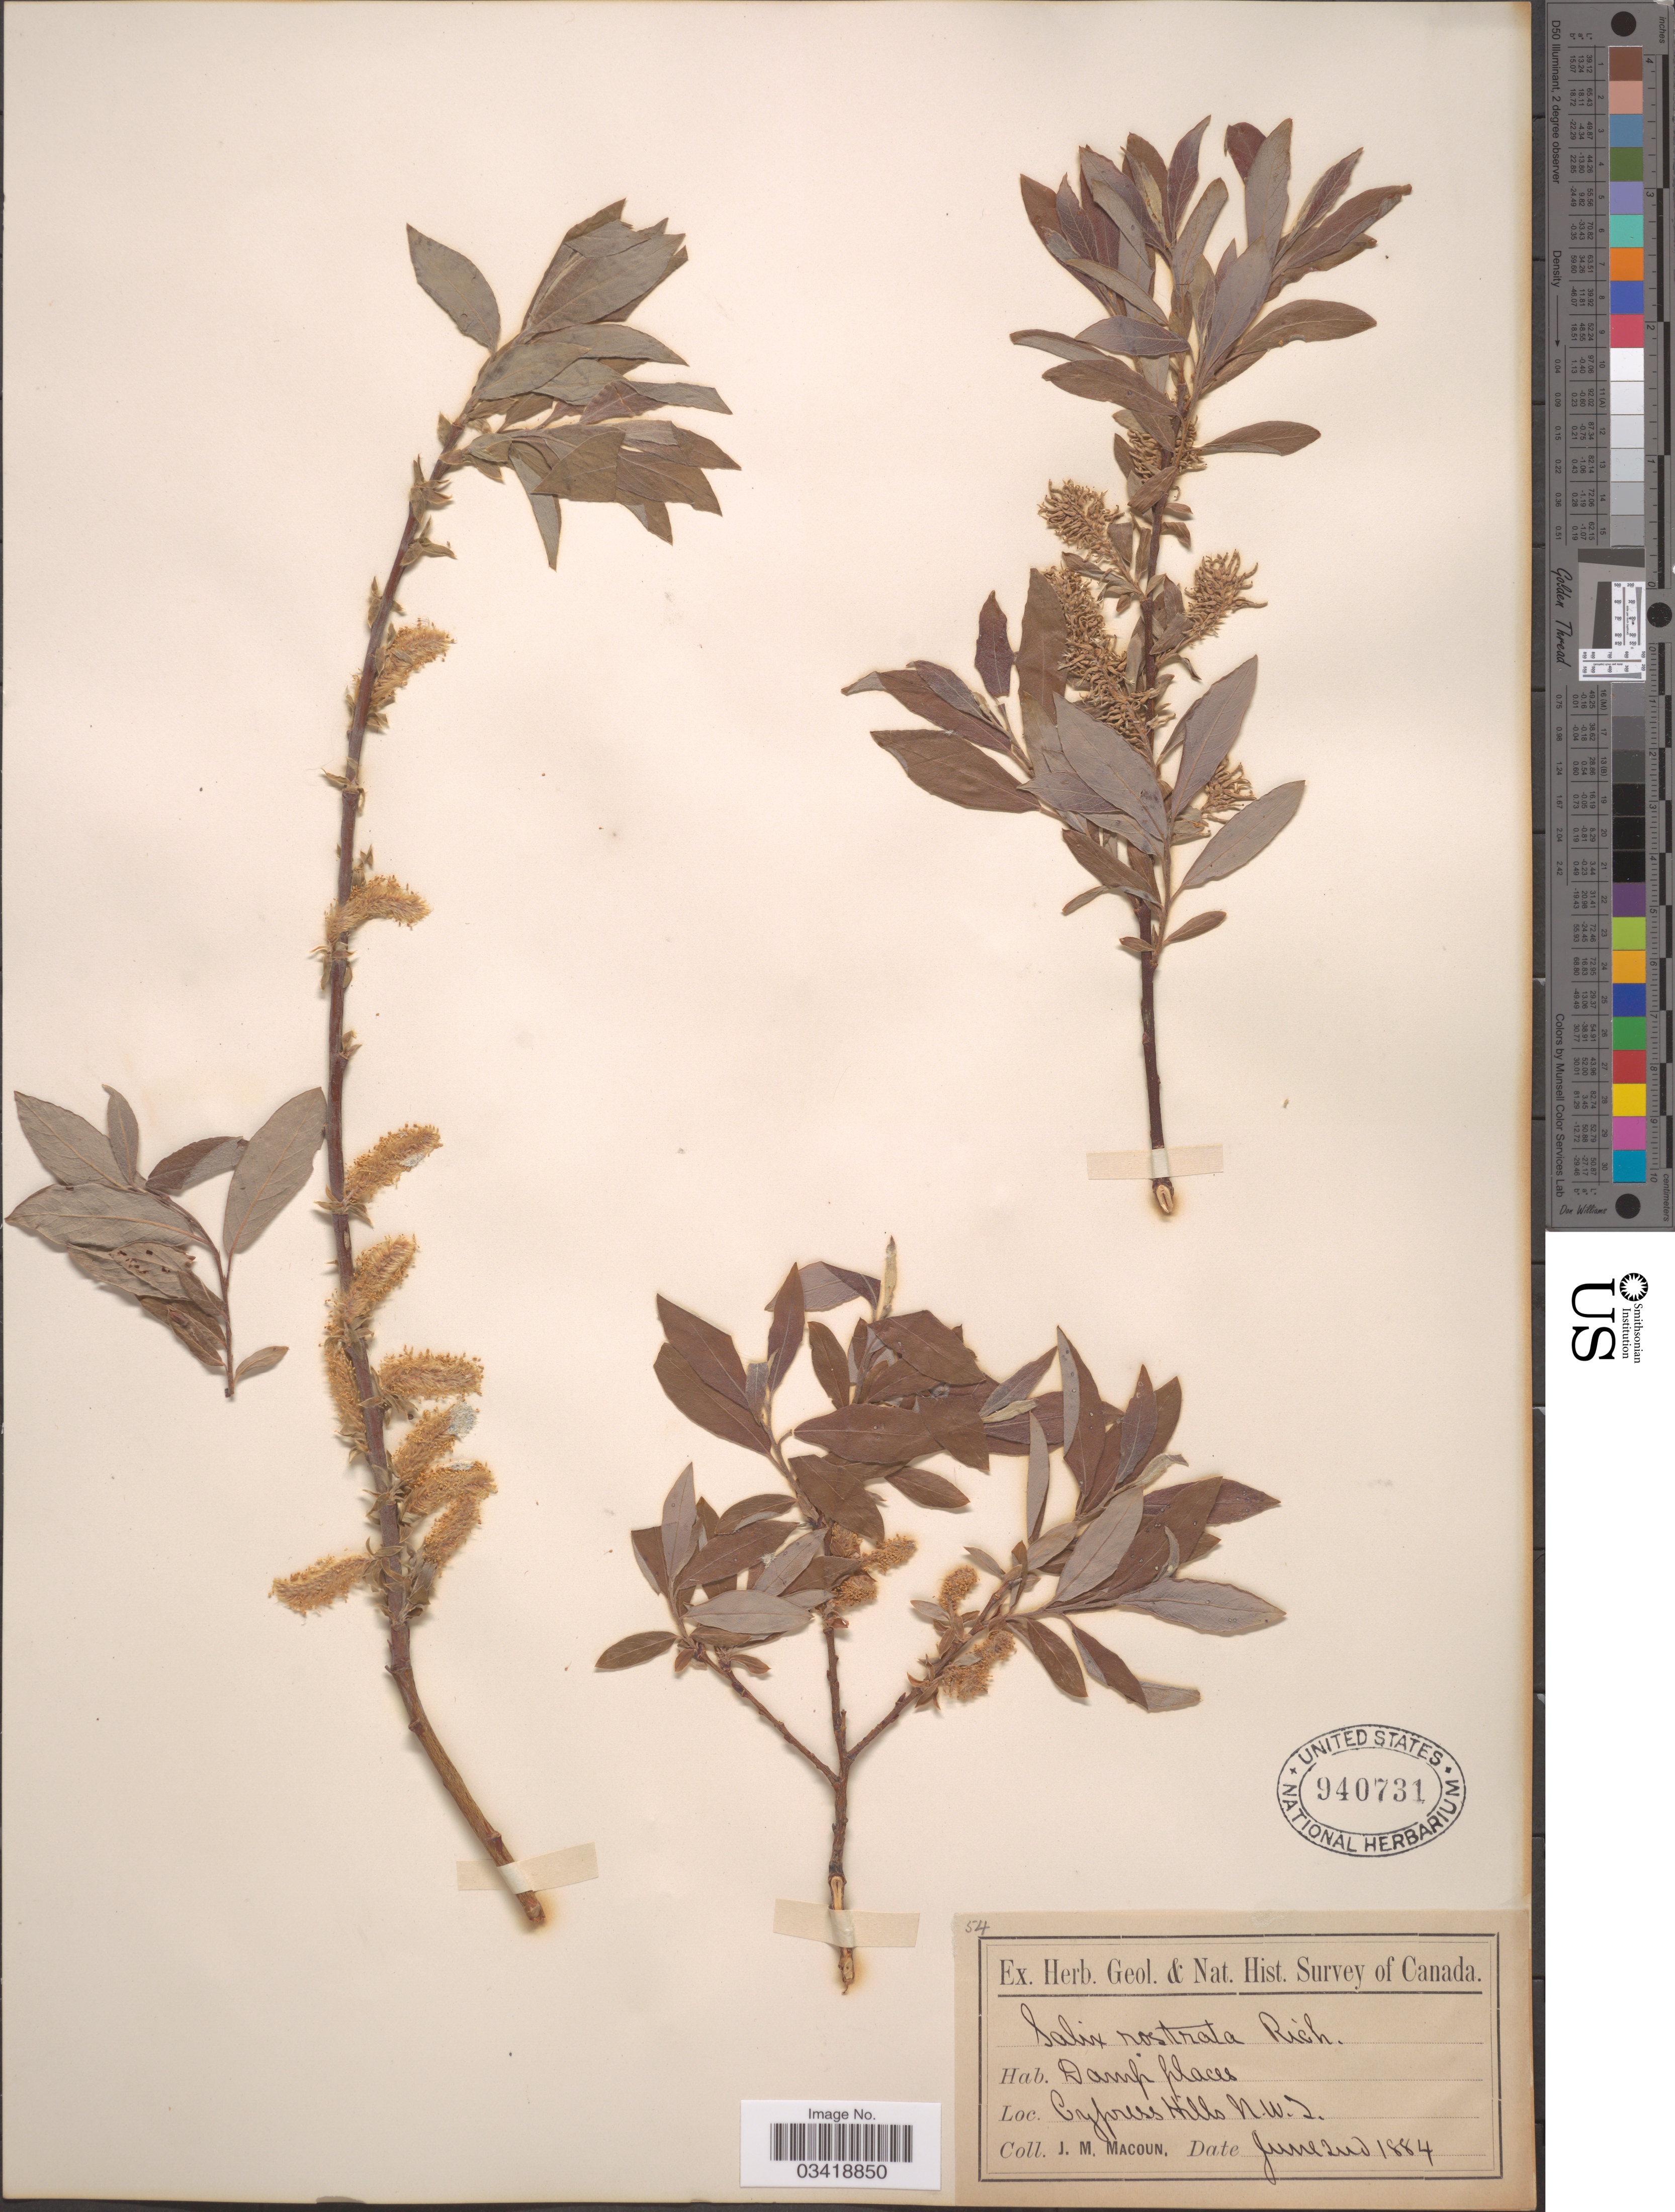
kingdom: Plantae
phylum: Tracheophyta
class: Magnoliopsida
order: Malpighiales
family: Salicaceae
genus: Salix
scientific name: Salix bebbiana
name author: Sarg.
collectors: J. M. Macoun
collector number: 54?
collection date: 1884-06-02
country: Canada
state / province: Northwest Territories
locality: Cypress Hills.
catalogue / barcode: US 940731